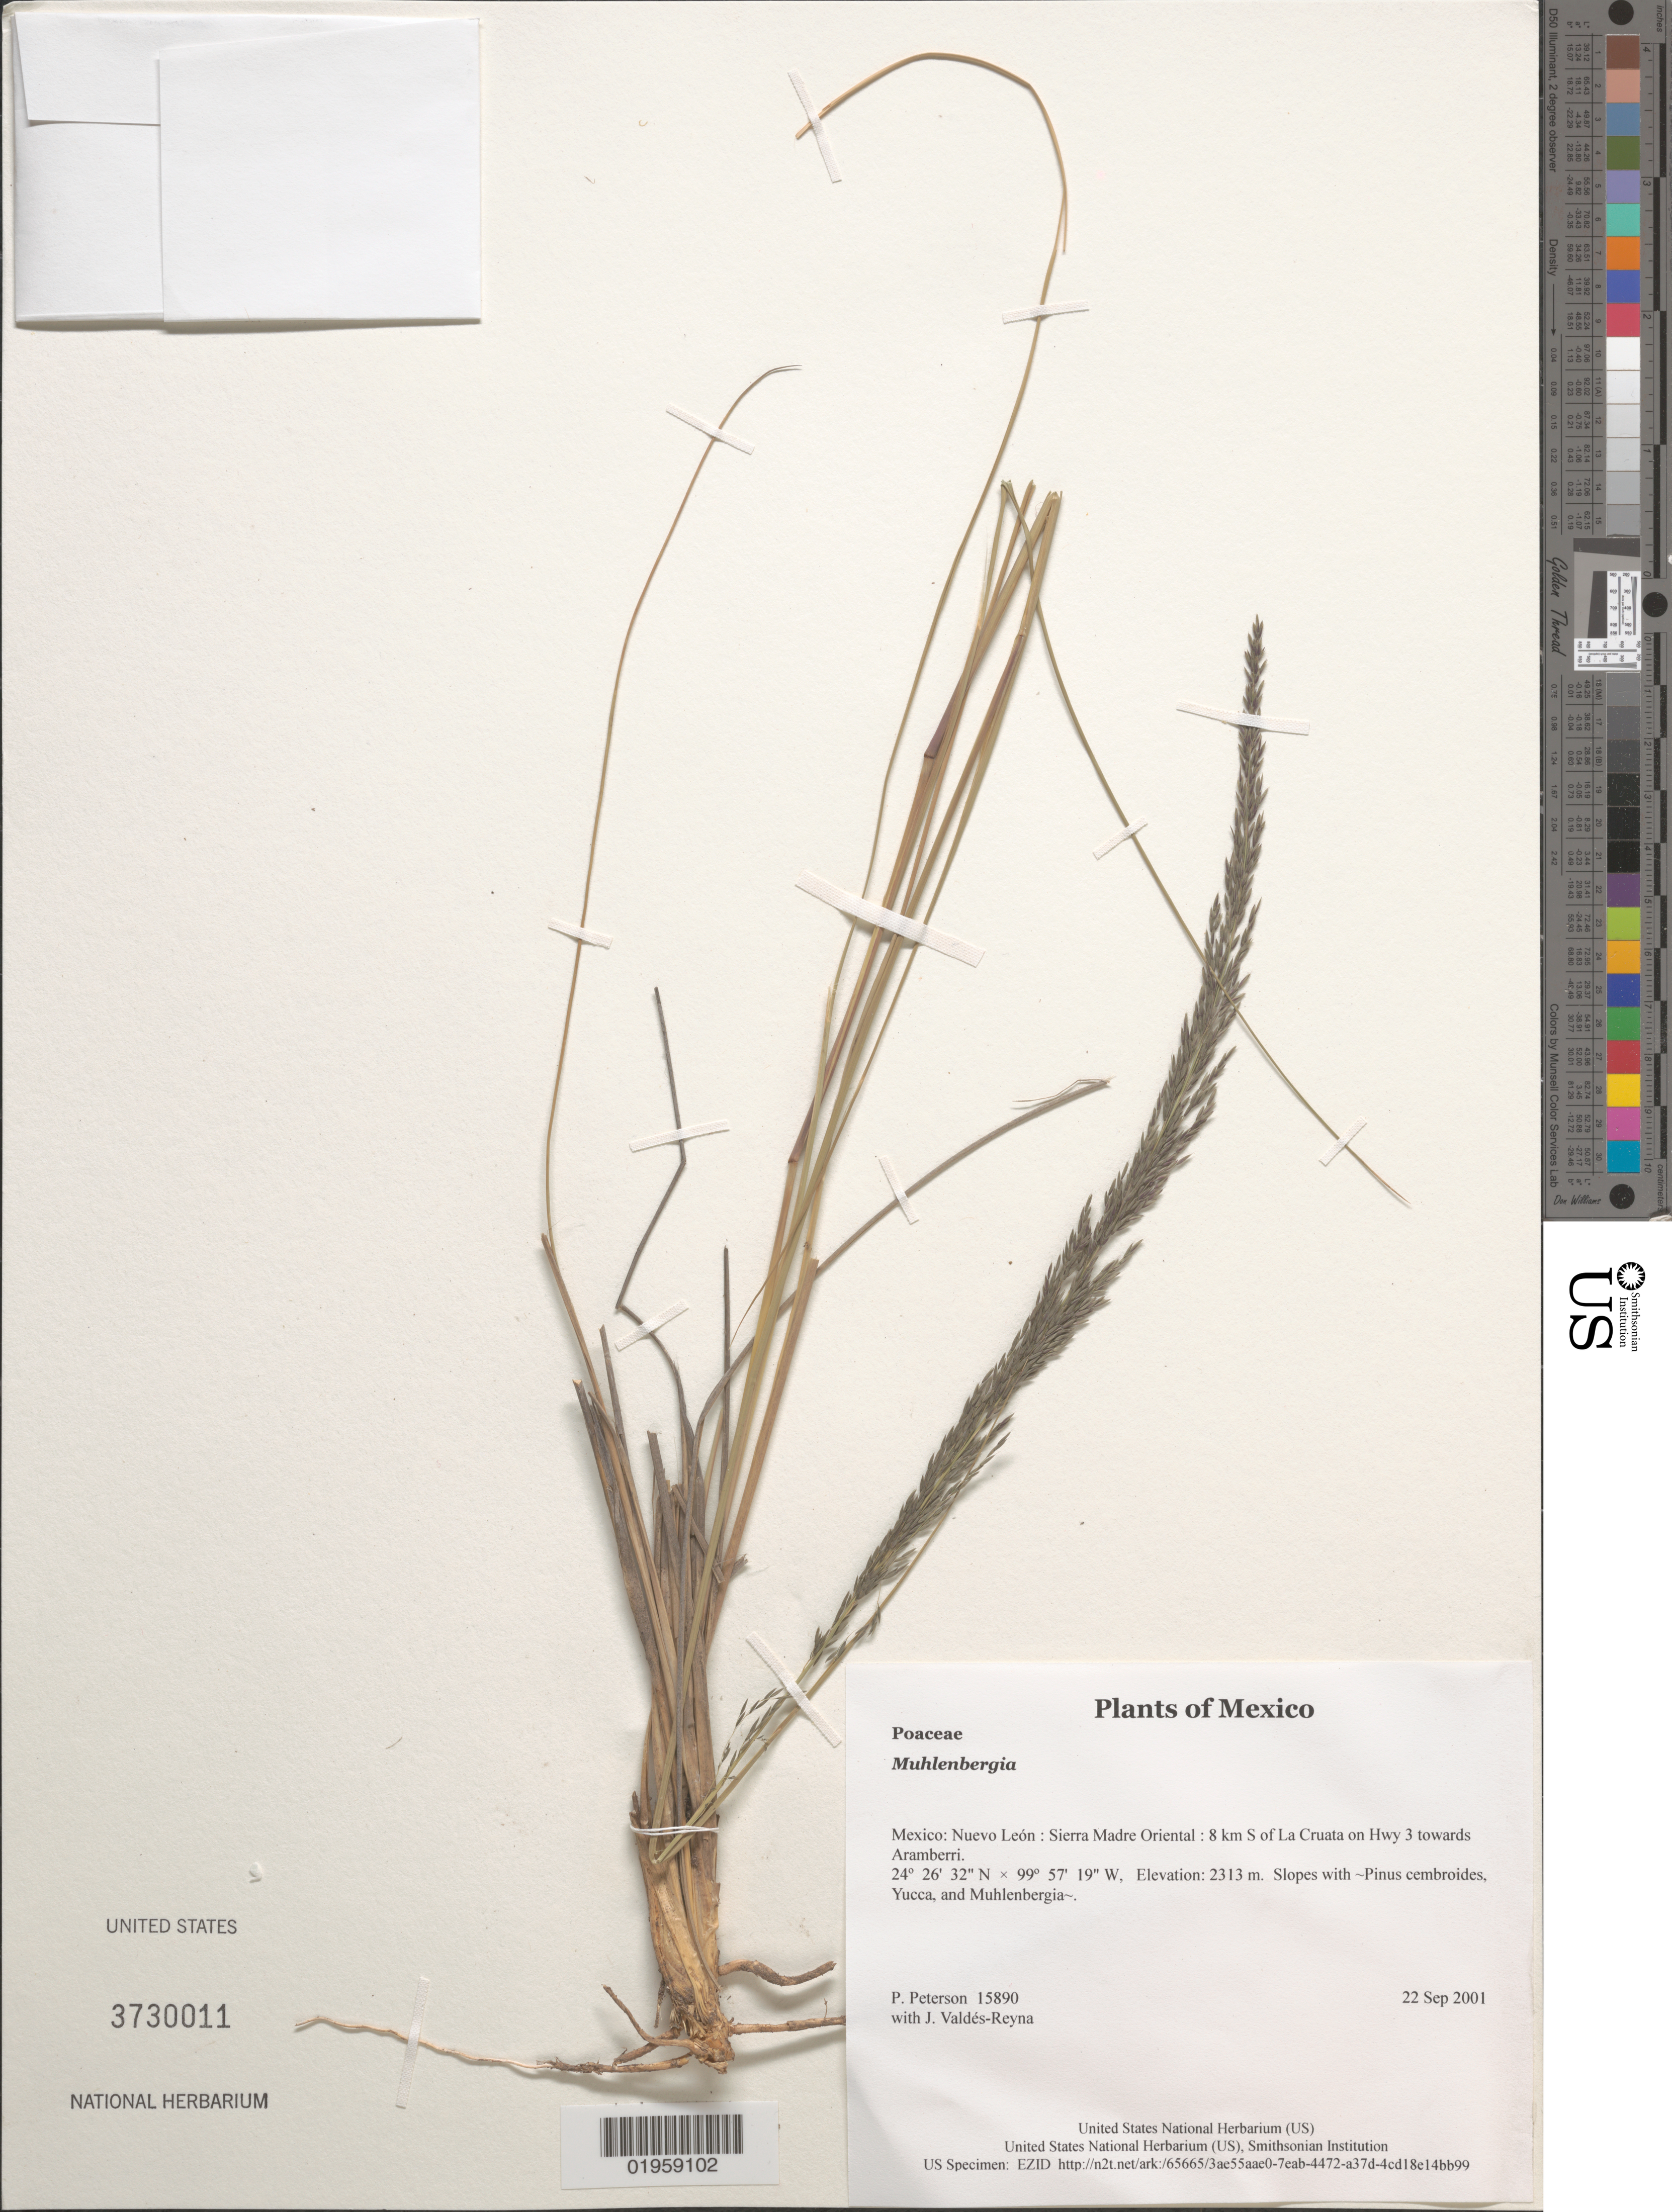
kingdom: Plantae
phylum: Tracheophyta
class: Liliopsida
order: Poales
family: Poaceae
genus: Muhlenbergia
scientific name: Muhlenbergia sp.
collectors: P. M. Peterson & J. Valdés-Reyna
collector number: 15890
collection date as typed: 22 Sep 2001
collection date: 2001-09-22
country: Mexico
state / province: Nuevo León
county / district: Sierra Madre Oriental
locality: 8 km S of La Cruata on Hwy 3 towards Aramberri.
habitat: Slopes with ~Pinus cembroides, Yucca, and Muhlenbergia~.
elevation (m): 2313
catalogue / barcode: US 3730011